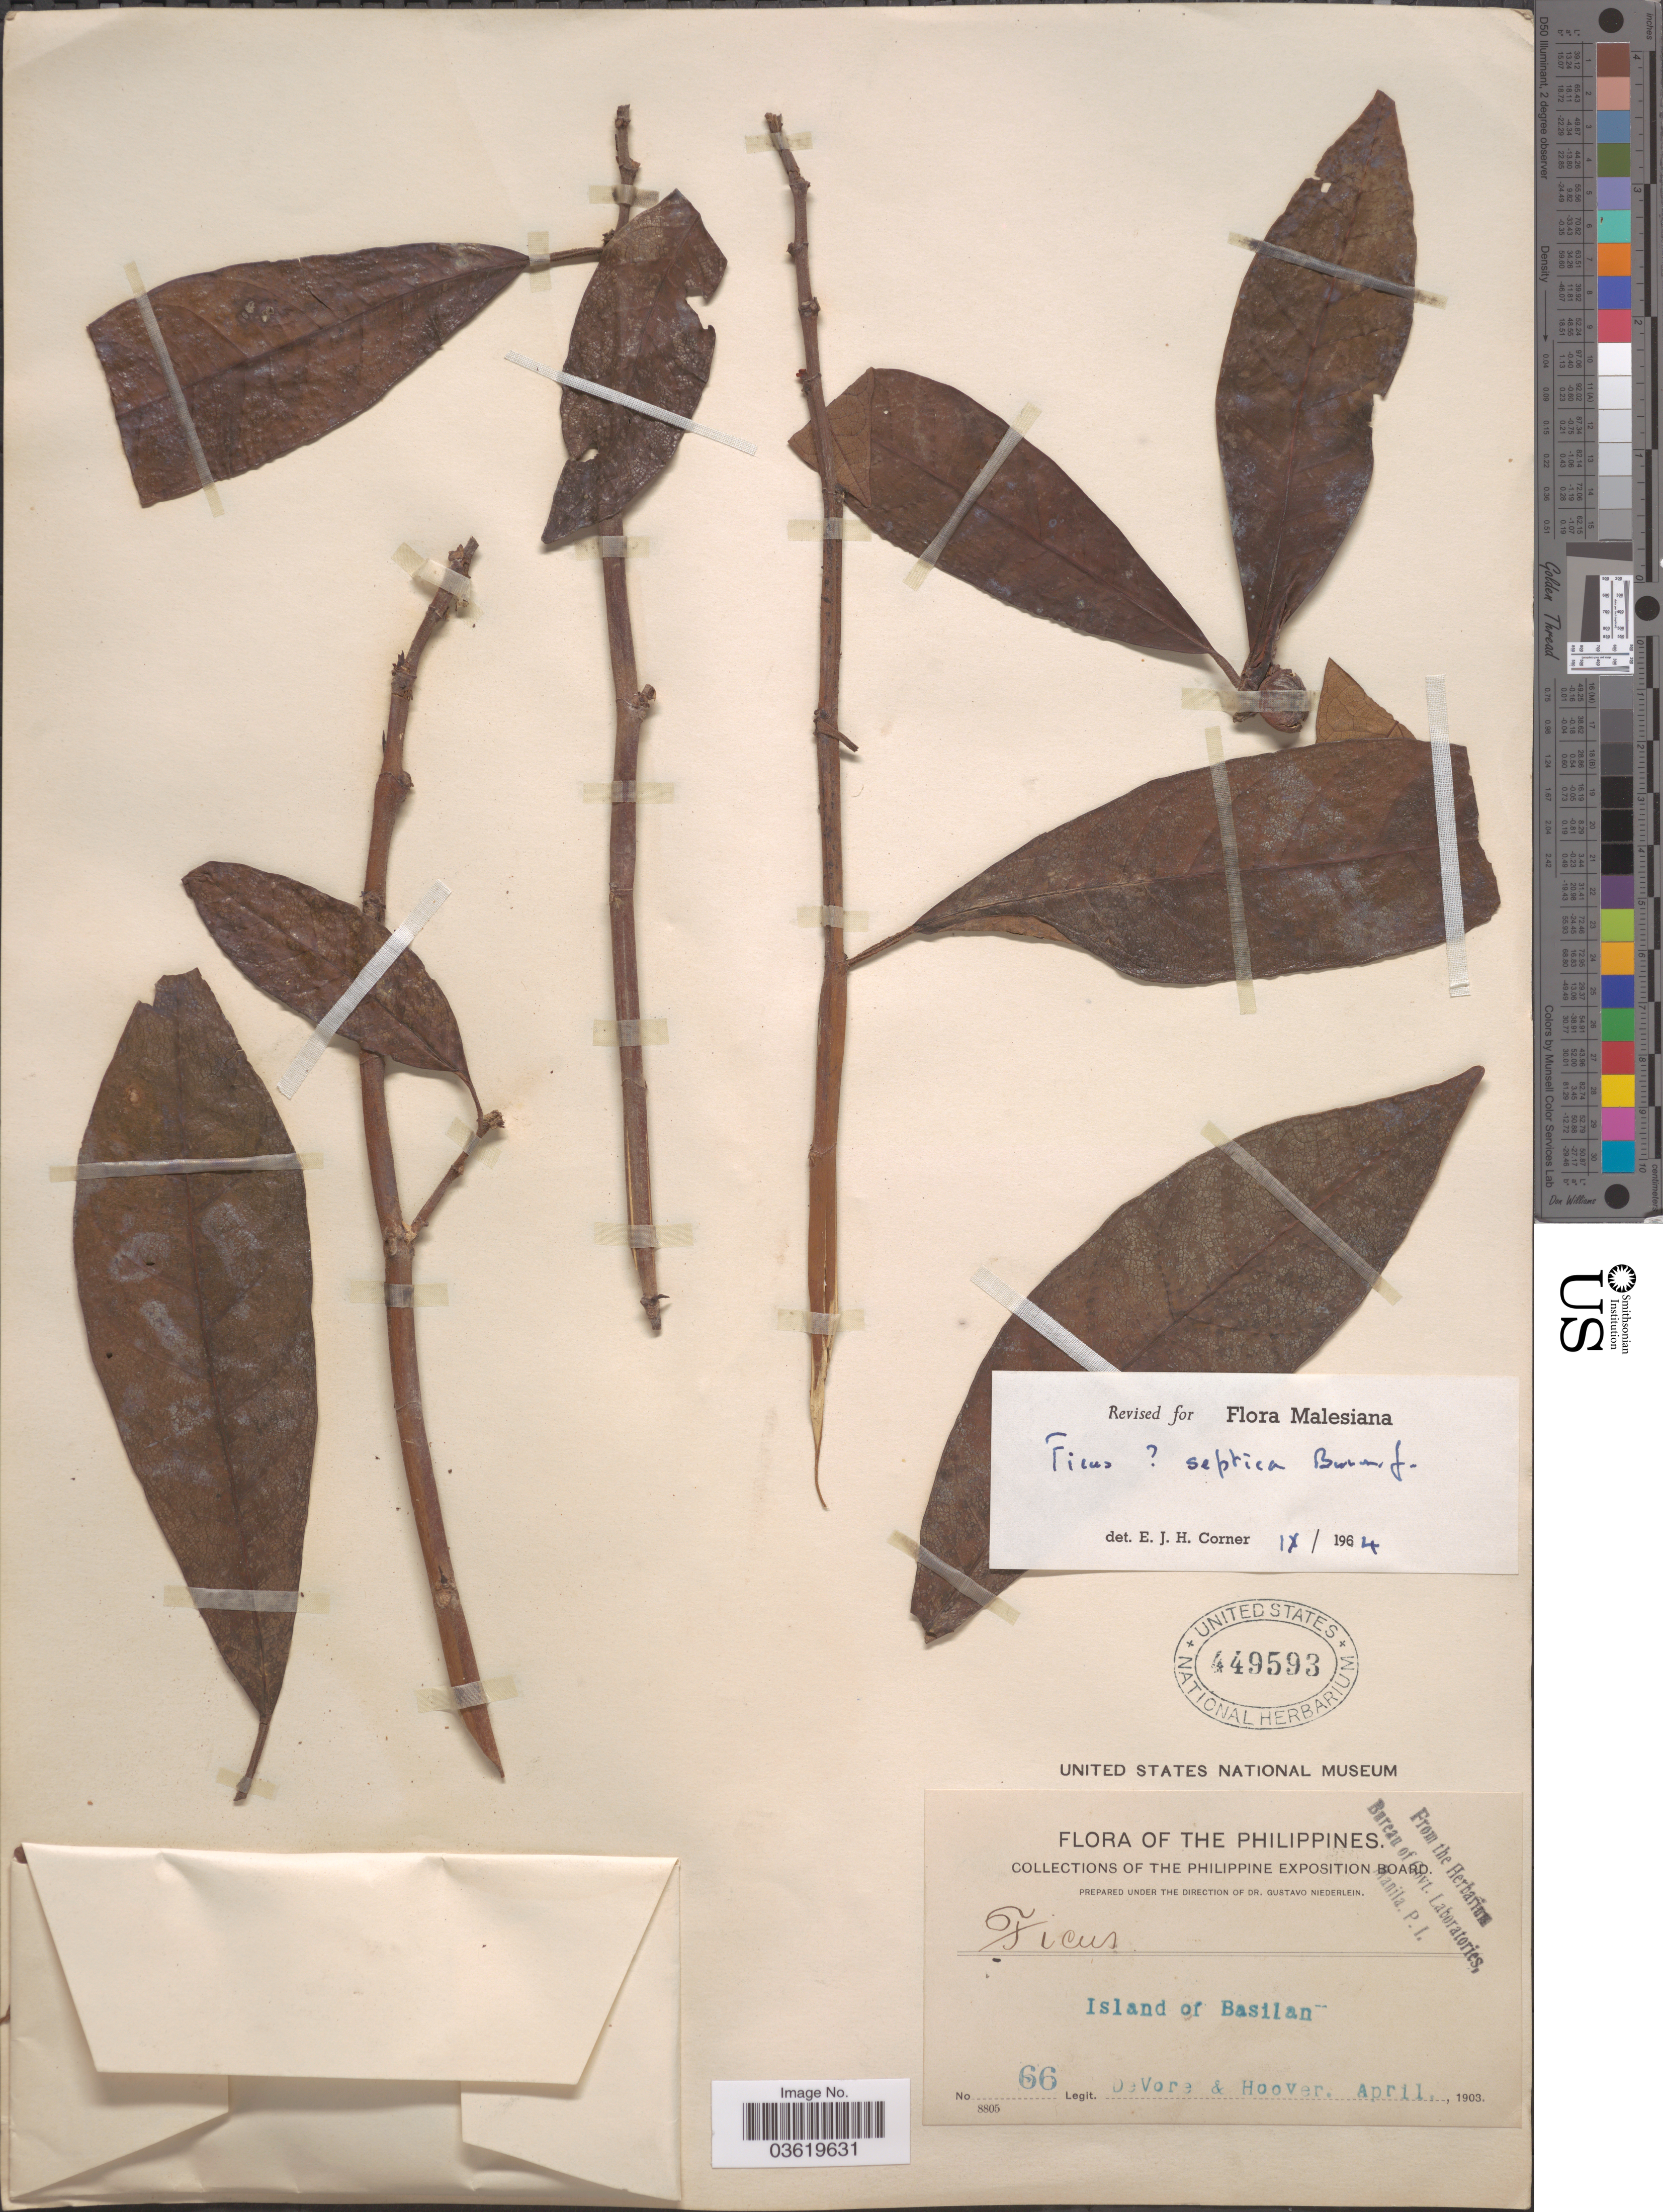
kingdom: Plantae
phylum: Tracheophyta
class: Magnoliopsida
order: Rosales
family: Moraceae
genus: Ficus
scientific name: Ficus septica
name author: Burm. f.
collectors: B. F. DeVore & -- Hoover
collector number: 66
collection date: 1903-04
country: Philippines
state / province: Muslim Mindanao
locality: Island of Basilan.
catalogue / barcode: US 449593